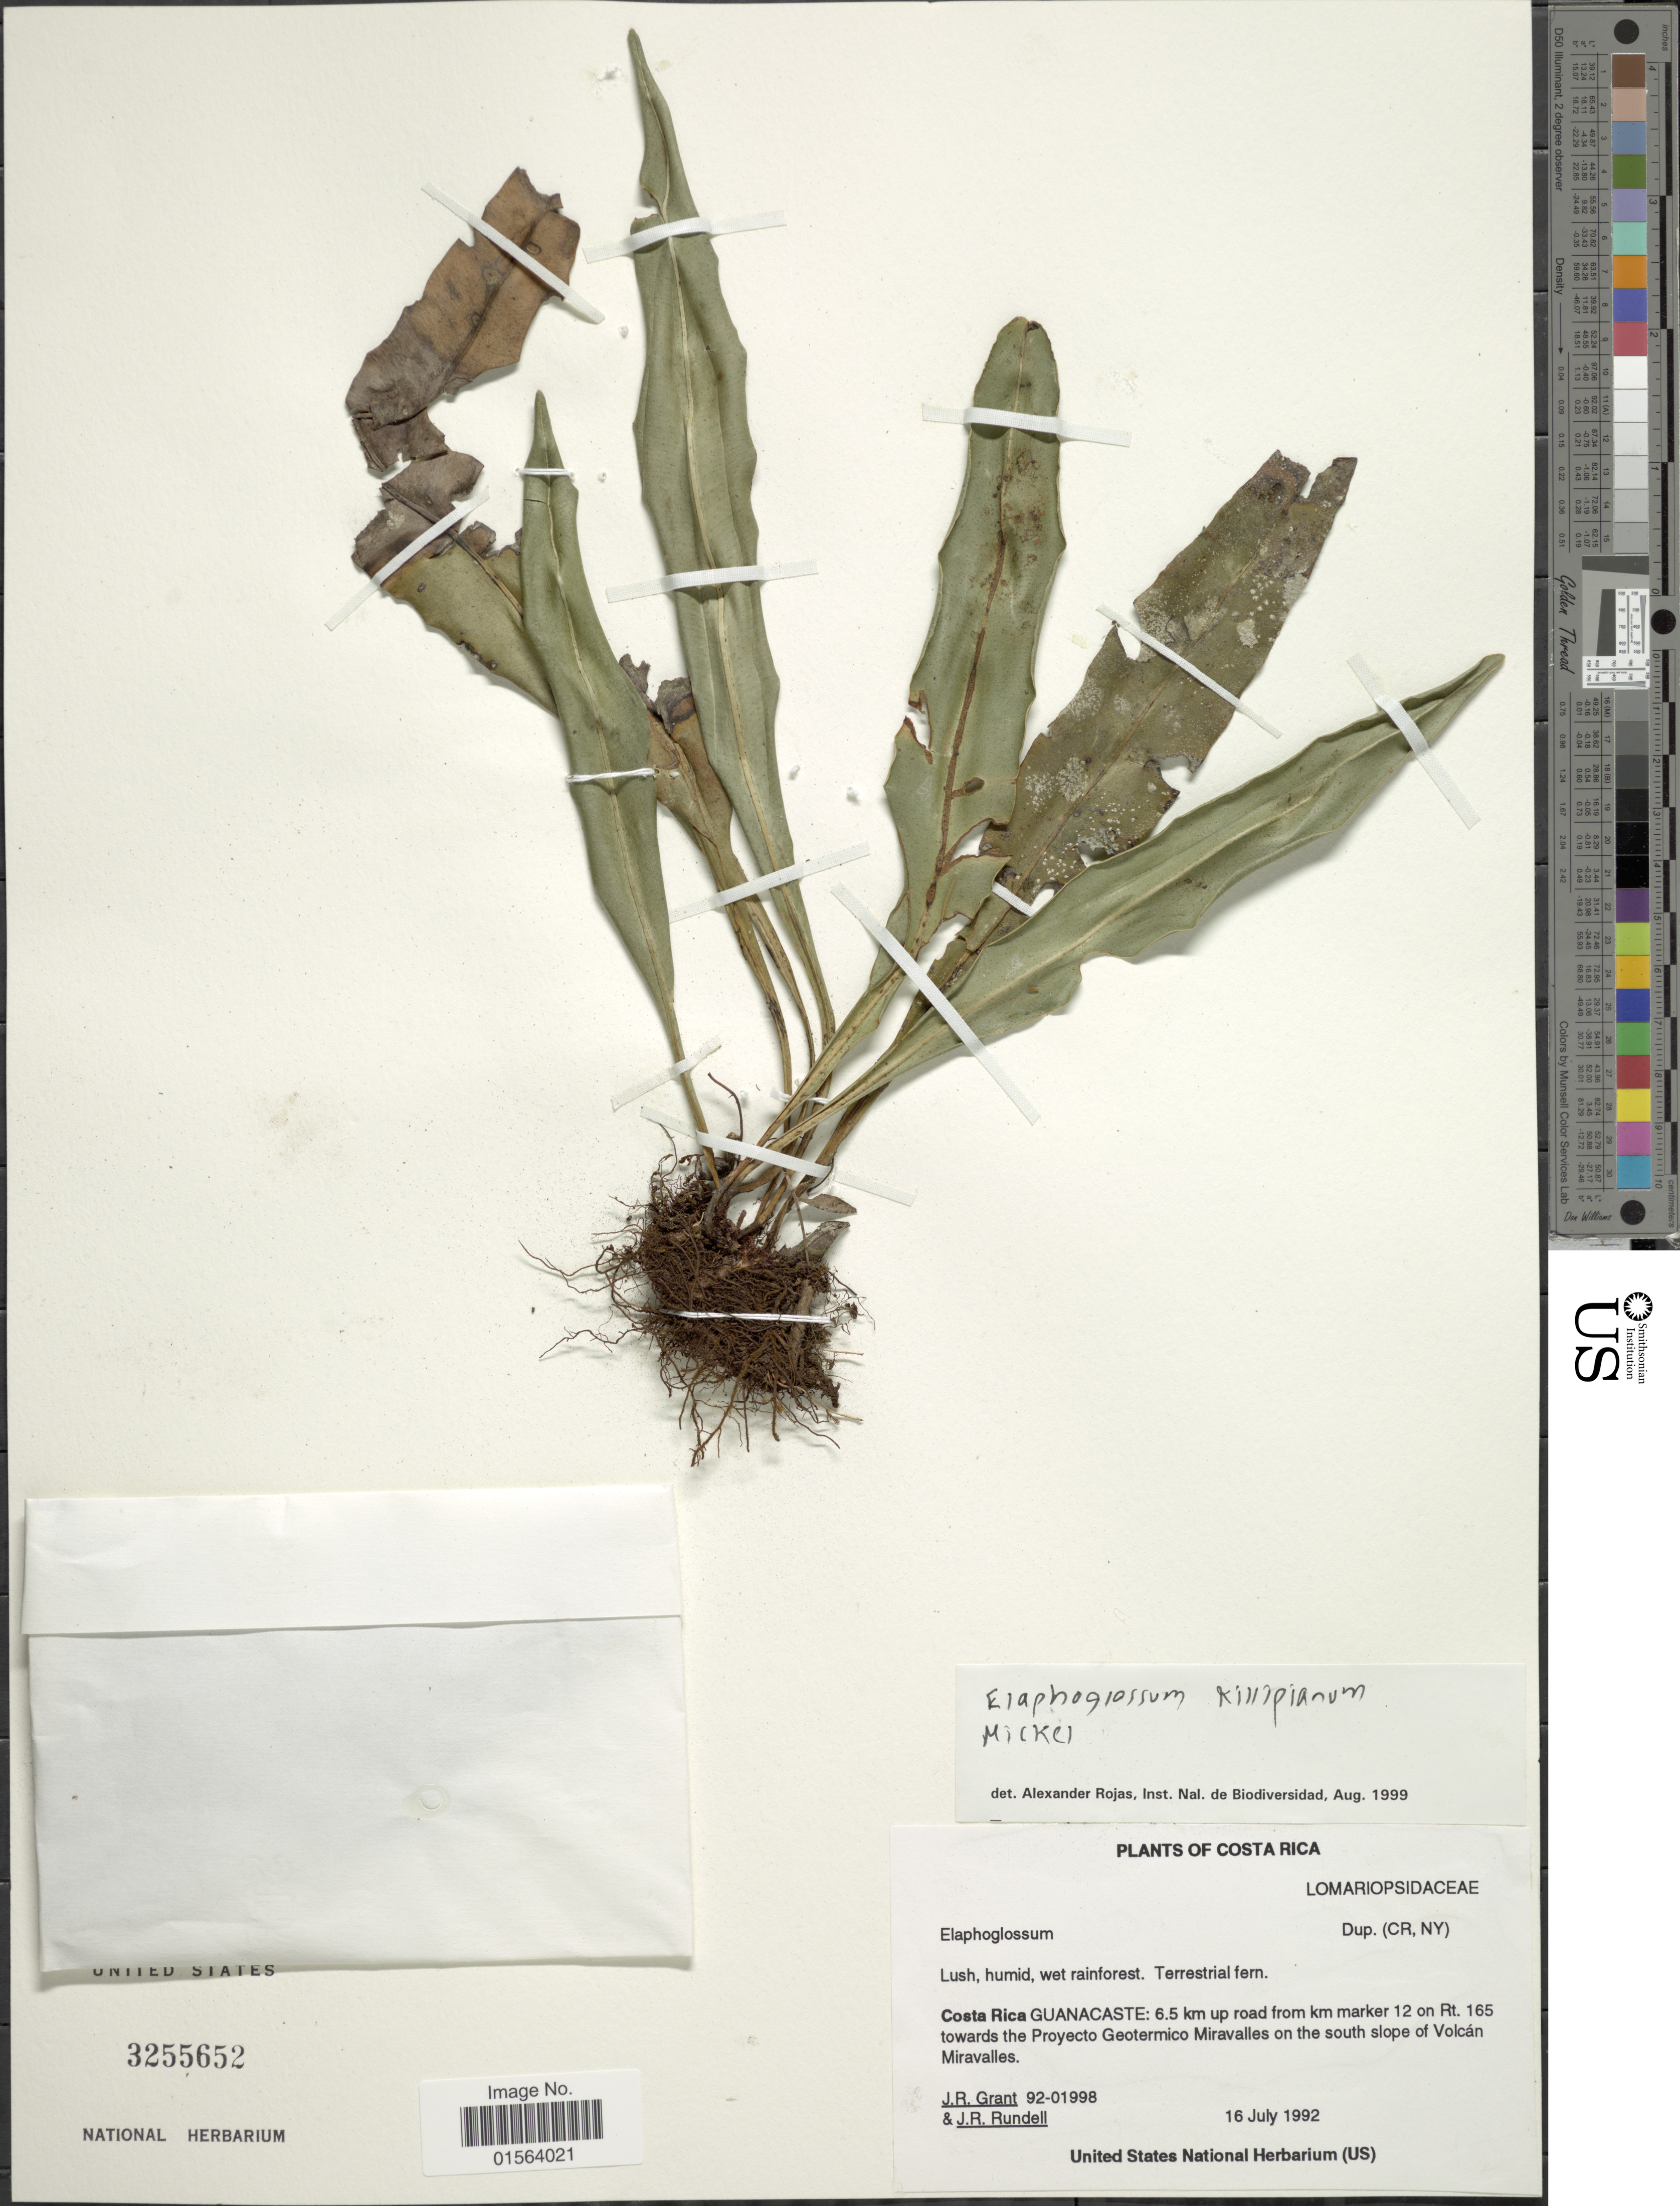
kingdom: Plantae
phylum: Tracheophyta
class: Polypodiopsida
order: Polypodiales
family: Dryopteridaceae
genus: Elaphoglossum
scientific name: Elaphoglossum killipianum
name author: Mickel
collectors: J. Grant & J. R. Rundell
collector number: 92-01998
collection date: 1992-07-16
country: Costa Rica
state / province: Guanacaste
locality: Guanacaste: 6.5 km up the road from km marker 12 on Rt. 165 towards the Proyecto Geotermico Miravalles on the south slope of Volcan Miravalles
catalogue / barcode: US 3255652